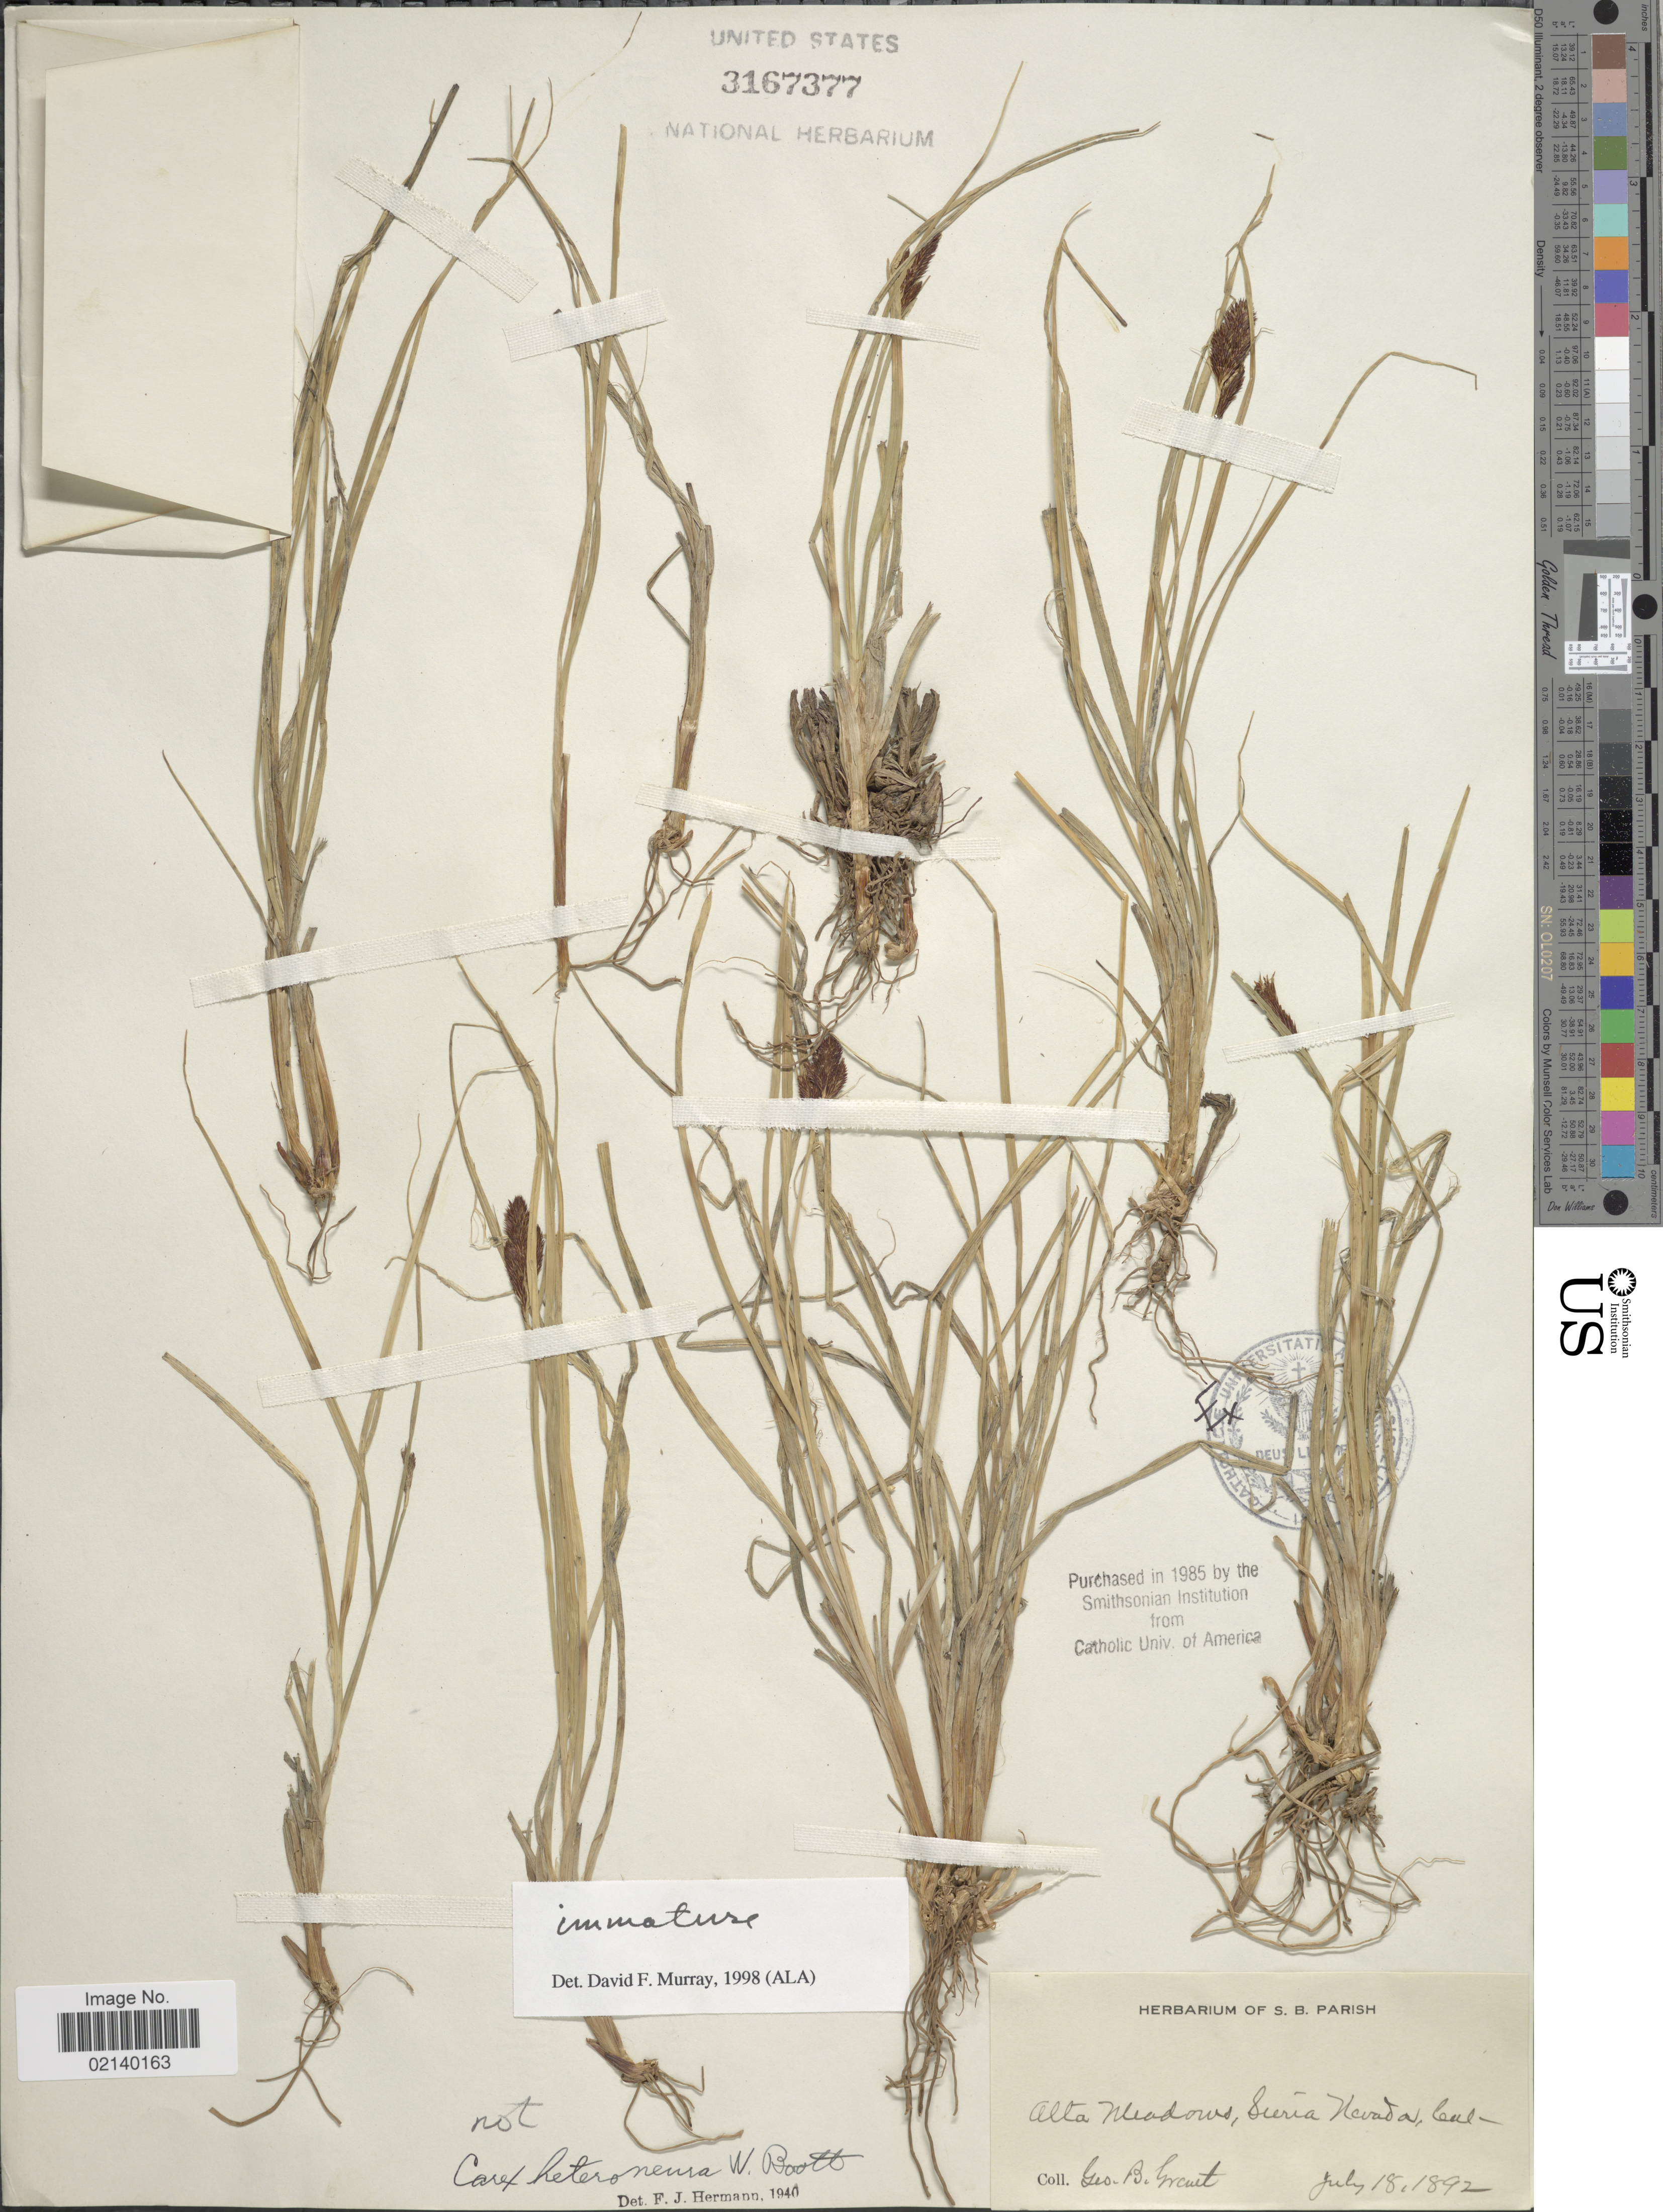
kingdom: Plantae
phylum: Tracheophyta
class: Liliopsida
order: Poales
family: Cyperaceae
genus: Carex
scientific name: Carex sp.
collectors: G. Grant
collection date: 1892-07-18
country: United States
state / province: California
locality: Alta Meadows, Sierra nevada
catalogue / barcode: US 3167377